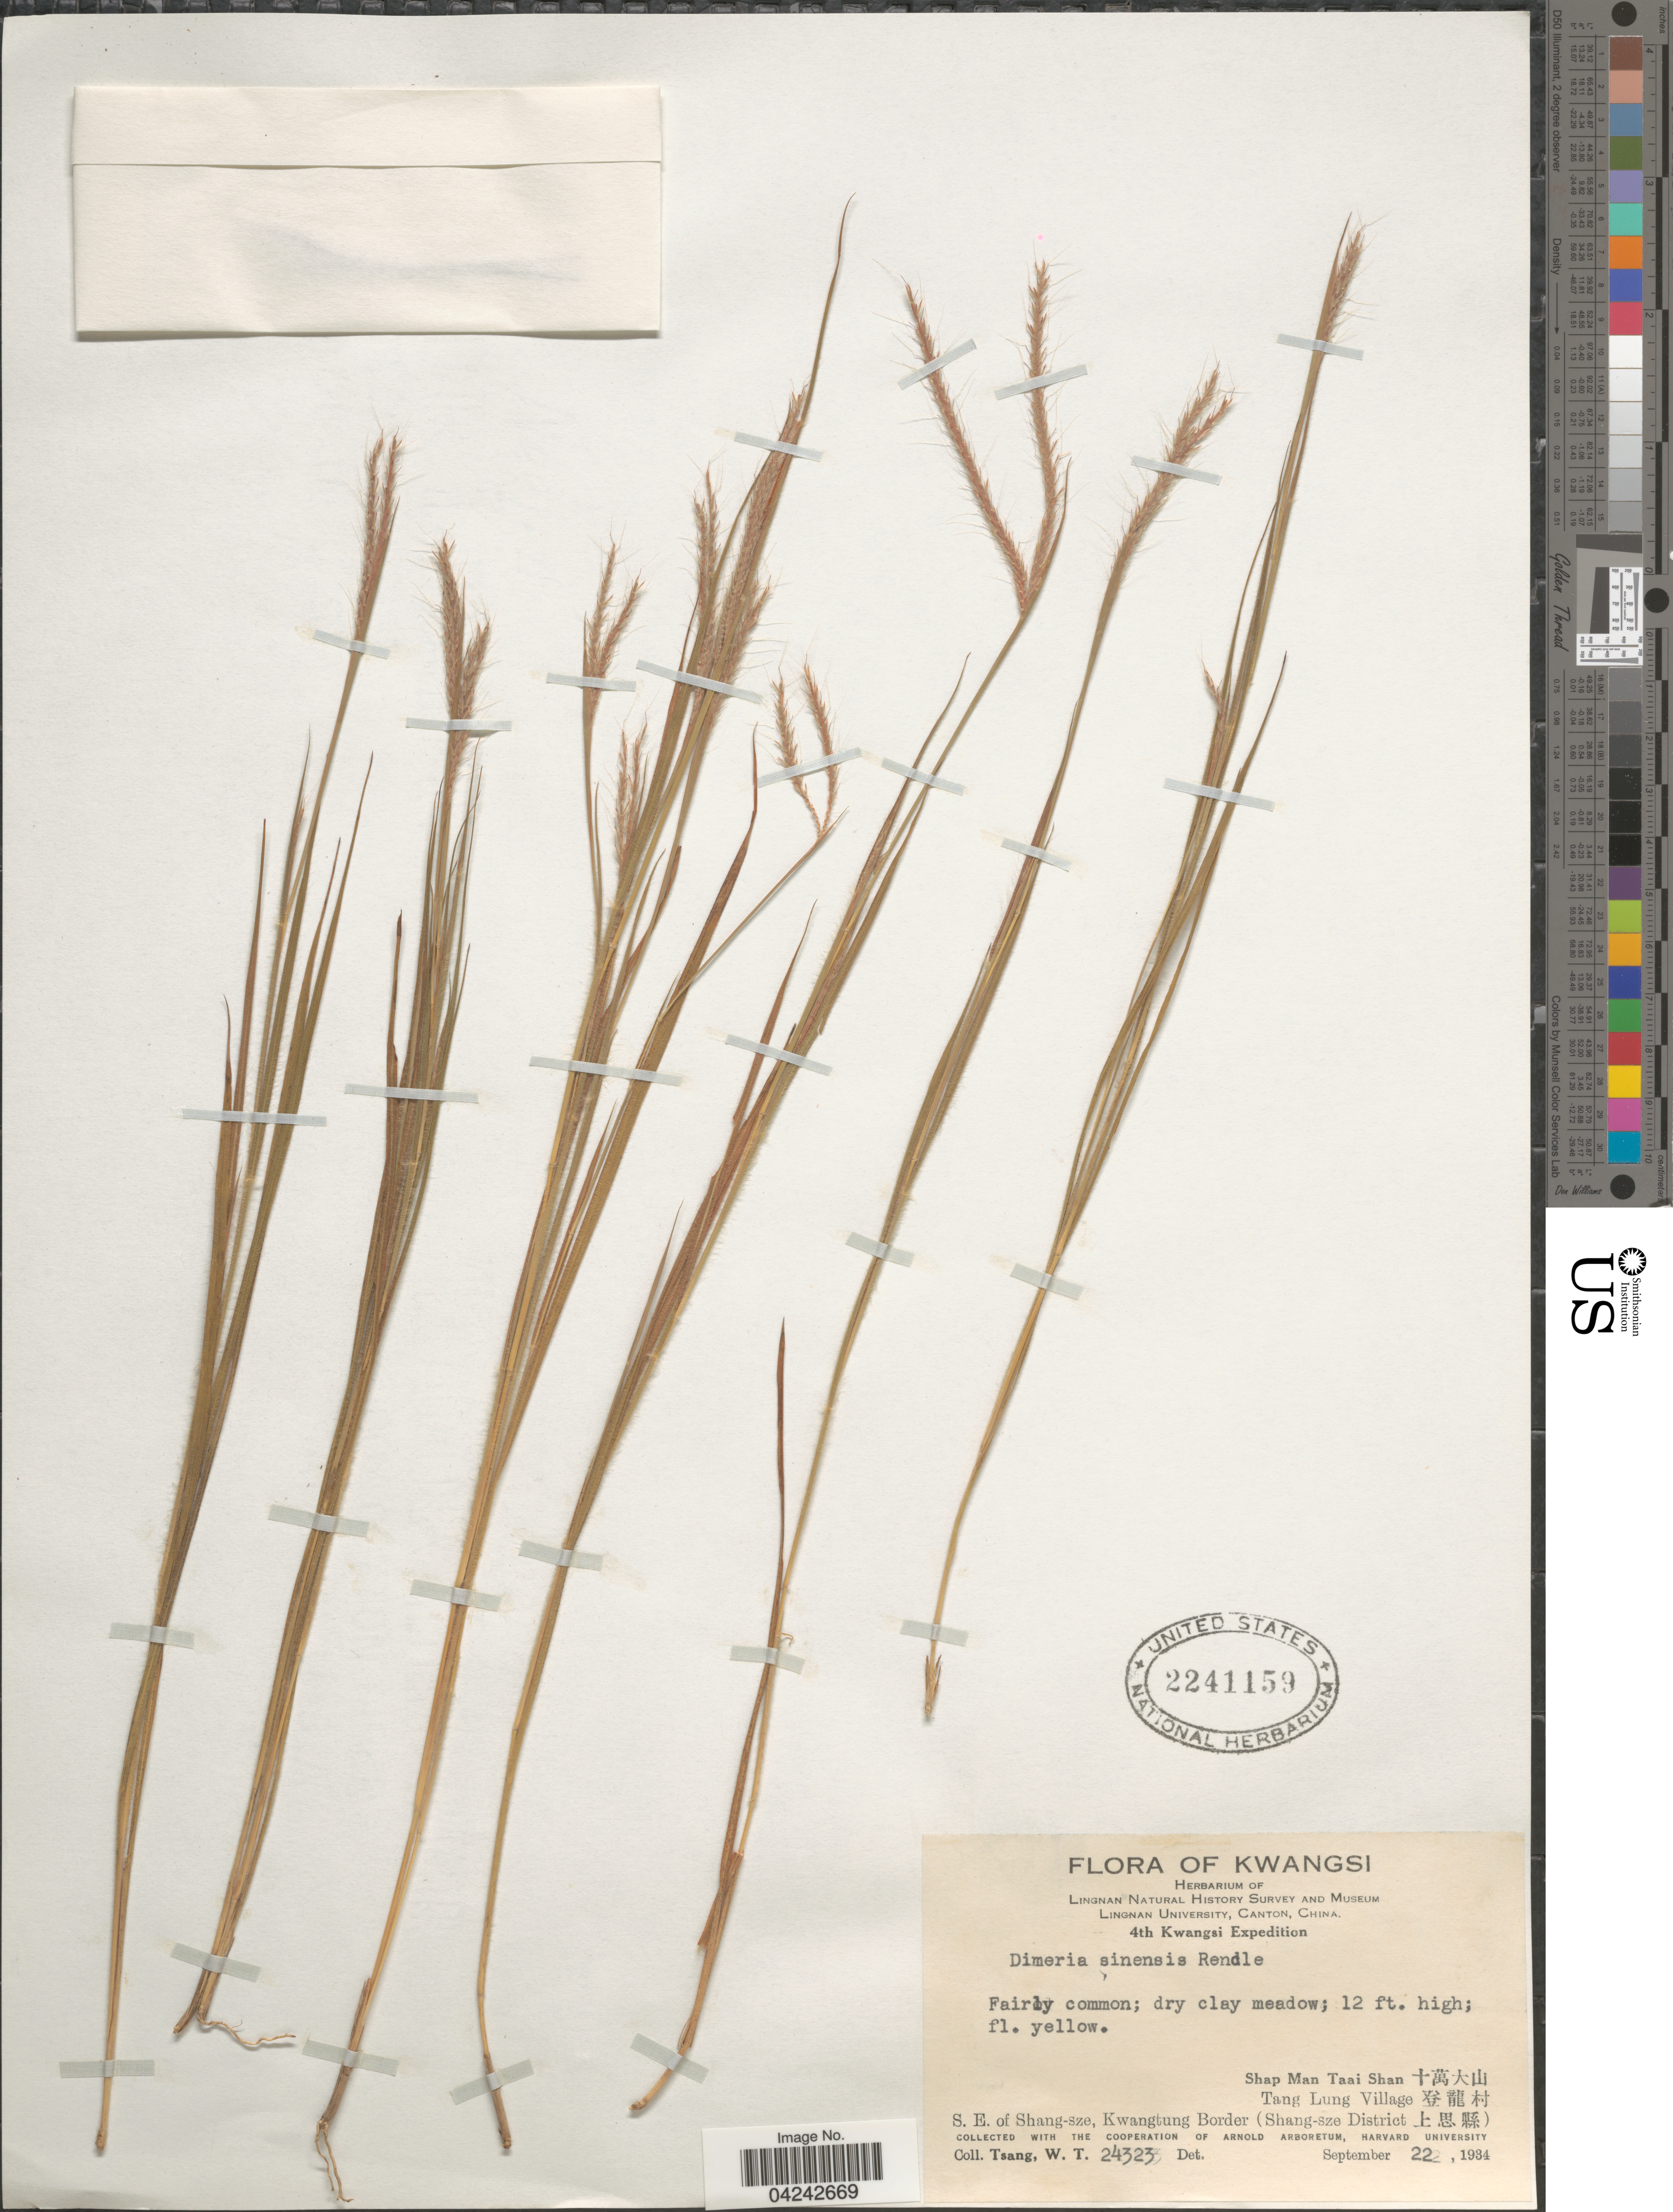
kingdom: Plantae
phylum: Tracheophyta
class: Liliopsida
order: Poales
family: Poaceae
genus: Dimeria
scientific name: Dimeria sinensis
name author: Rendle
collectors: W. T. Tsang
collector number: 24323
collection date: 1934-09-22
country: China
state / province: Guangxi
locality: Kwangsi. Lingnan Natural History Survey and Museum. 4th Kwangsi Expedition. Shap Man Taai Shan. X. Tang Lung Village. X. S.E. of Shiang-sze, Kwangtung Border (Shang-sze District X).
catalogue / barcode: US 2241159